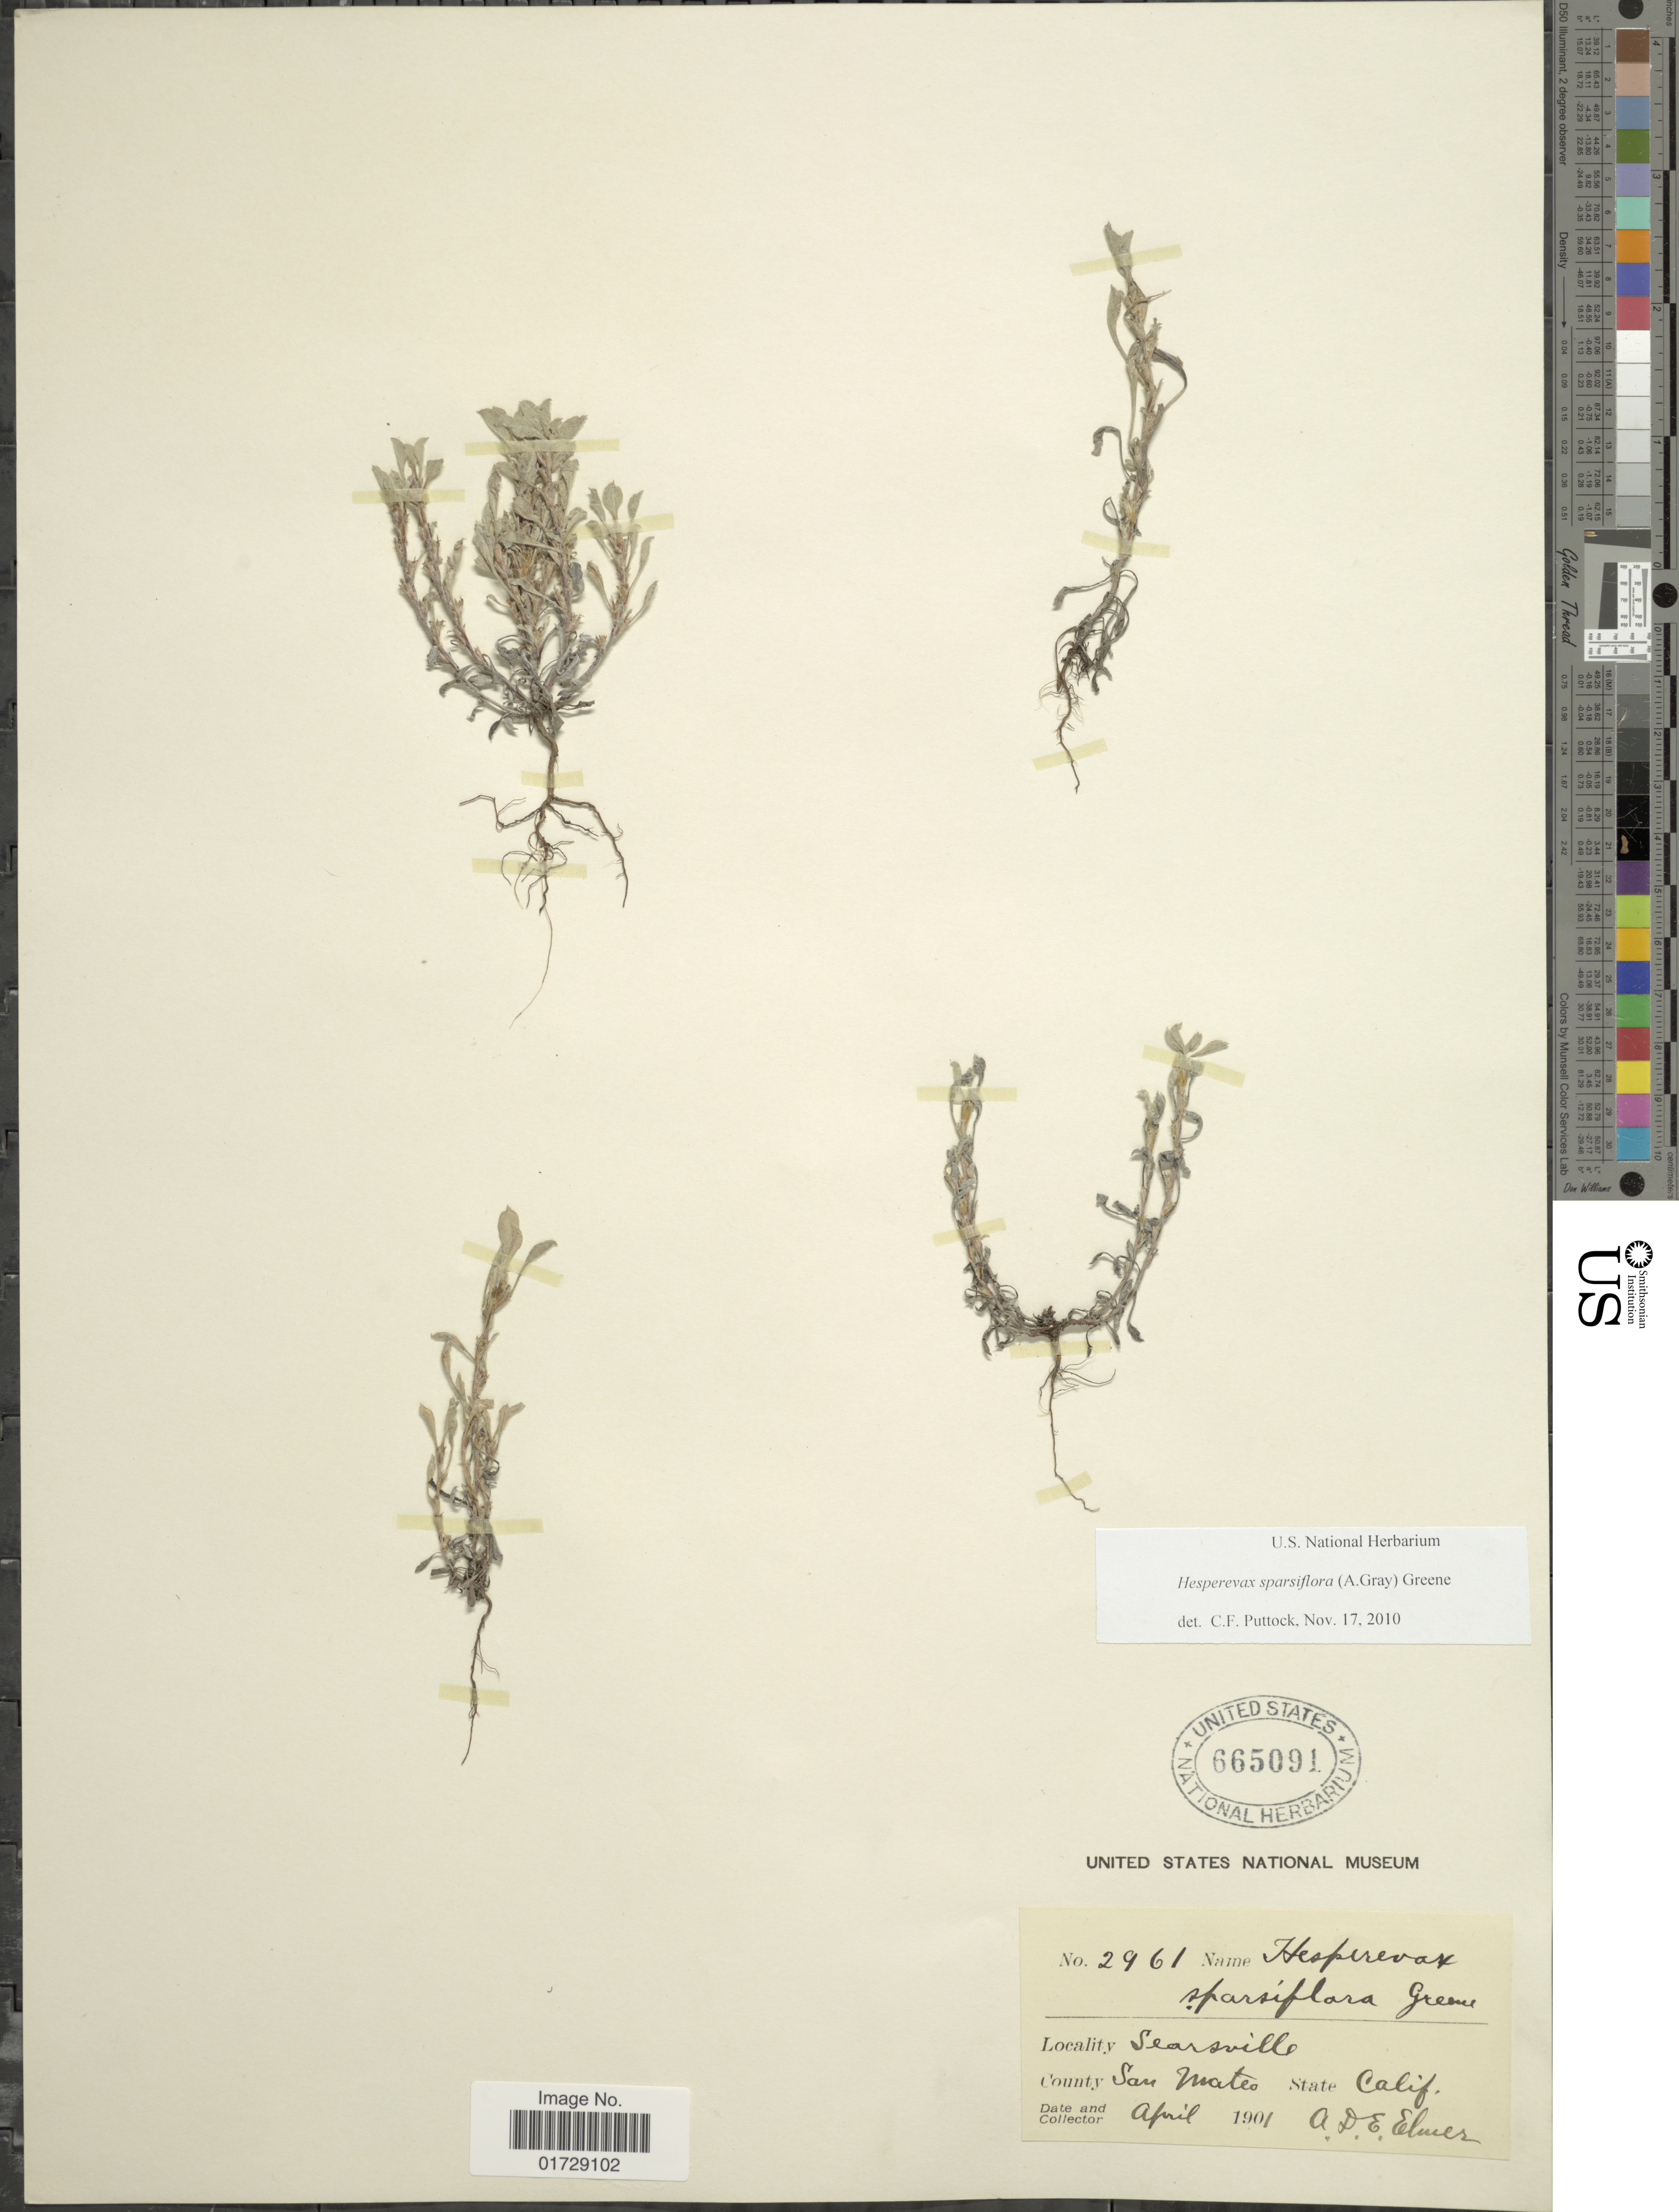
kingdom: Plantae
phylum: Tracheophyta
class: Magnoliopsida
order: Asterales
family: Asteraceae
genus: Hesperevax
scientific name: Hesperevax sparsiflora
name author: (A. Gray) Greene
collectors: A. D. E. Elmer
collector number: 2961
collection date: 1901-04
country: United States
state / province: California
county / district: San Mateo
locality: Searsville, County San Mateo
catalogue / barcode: US 665091